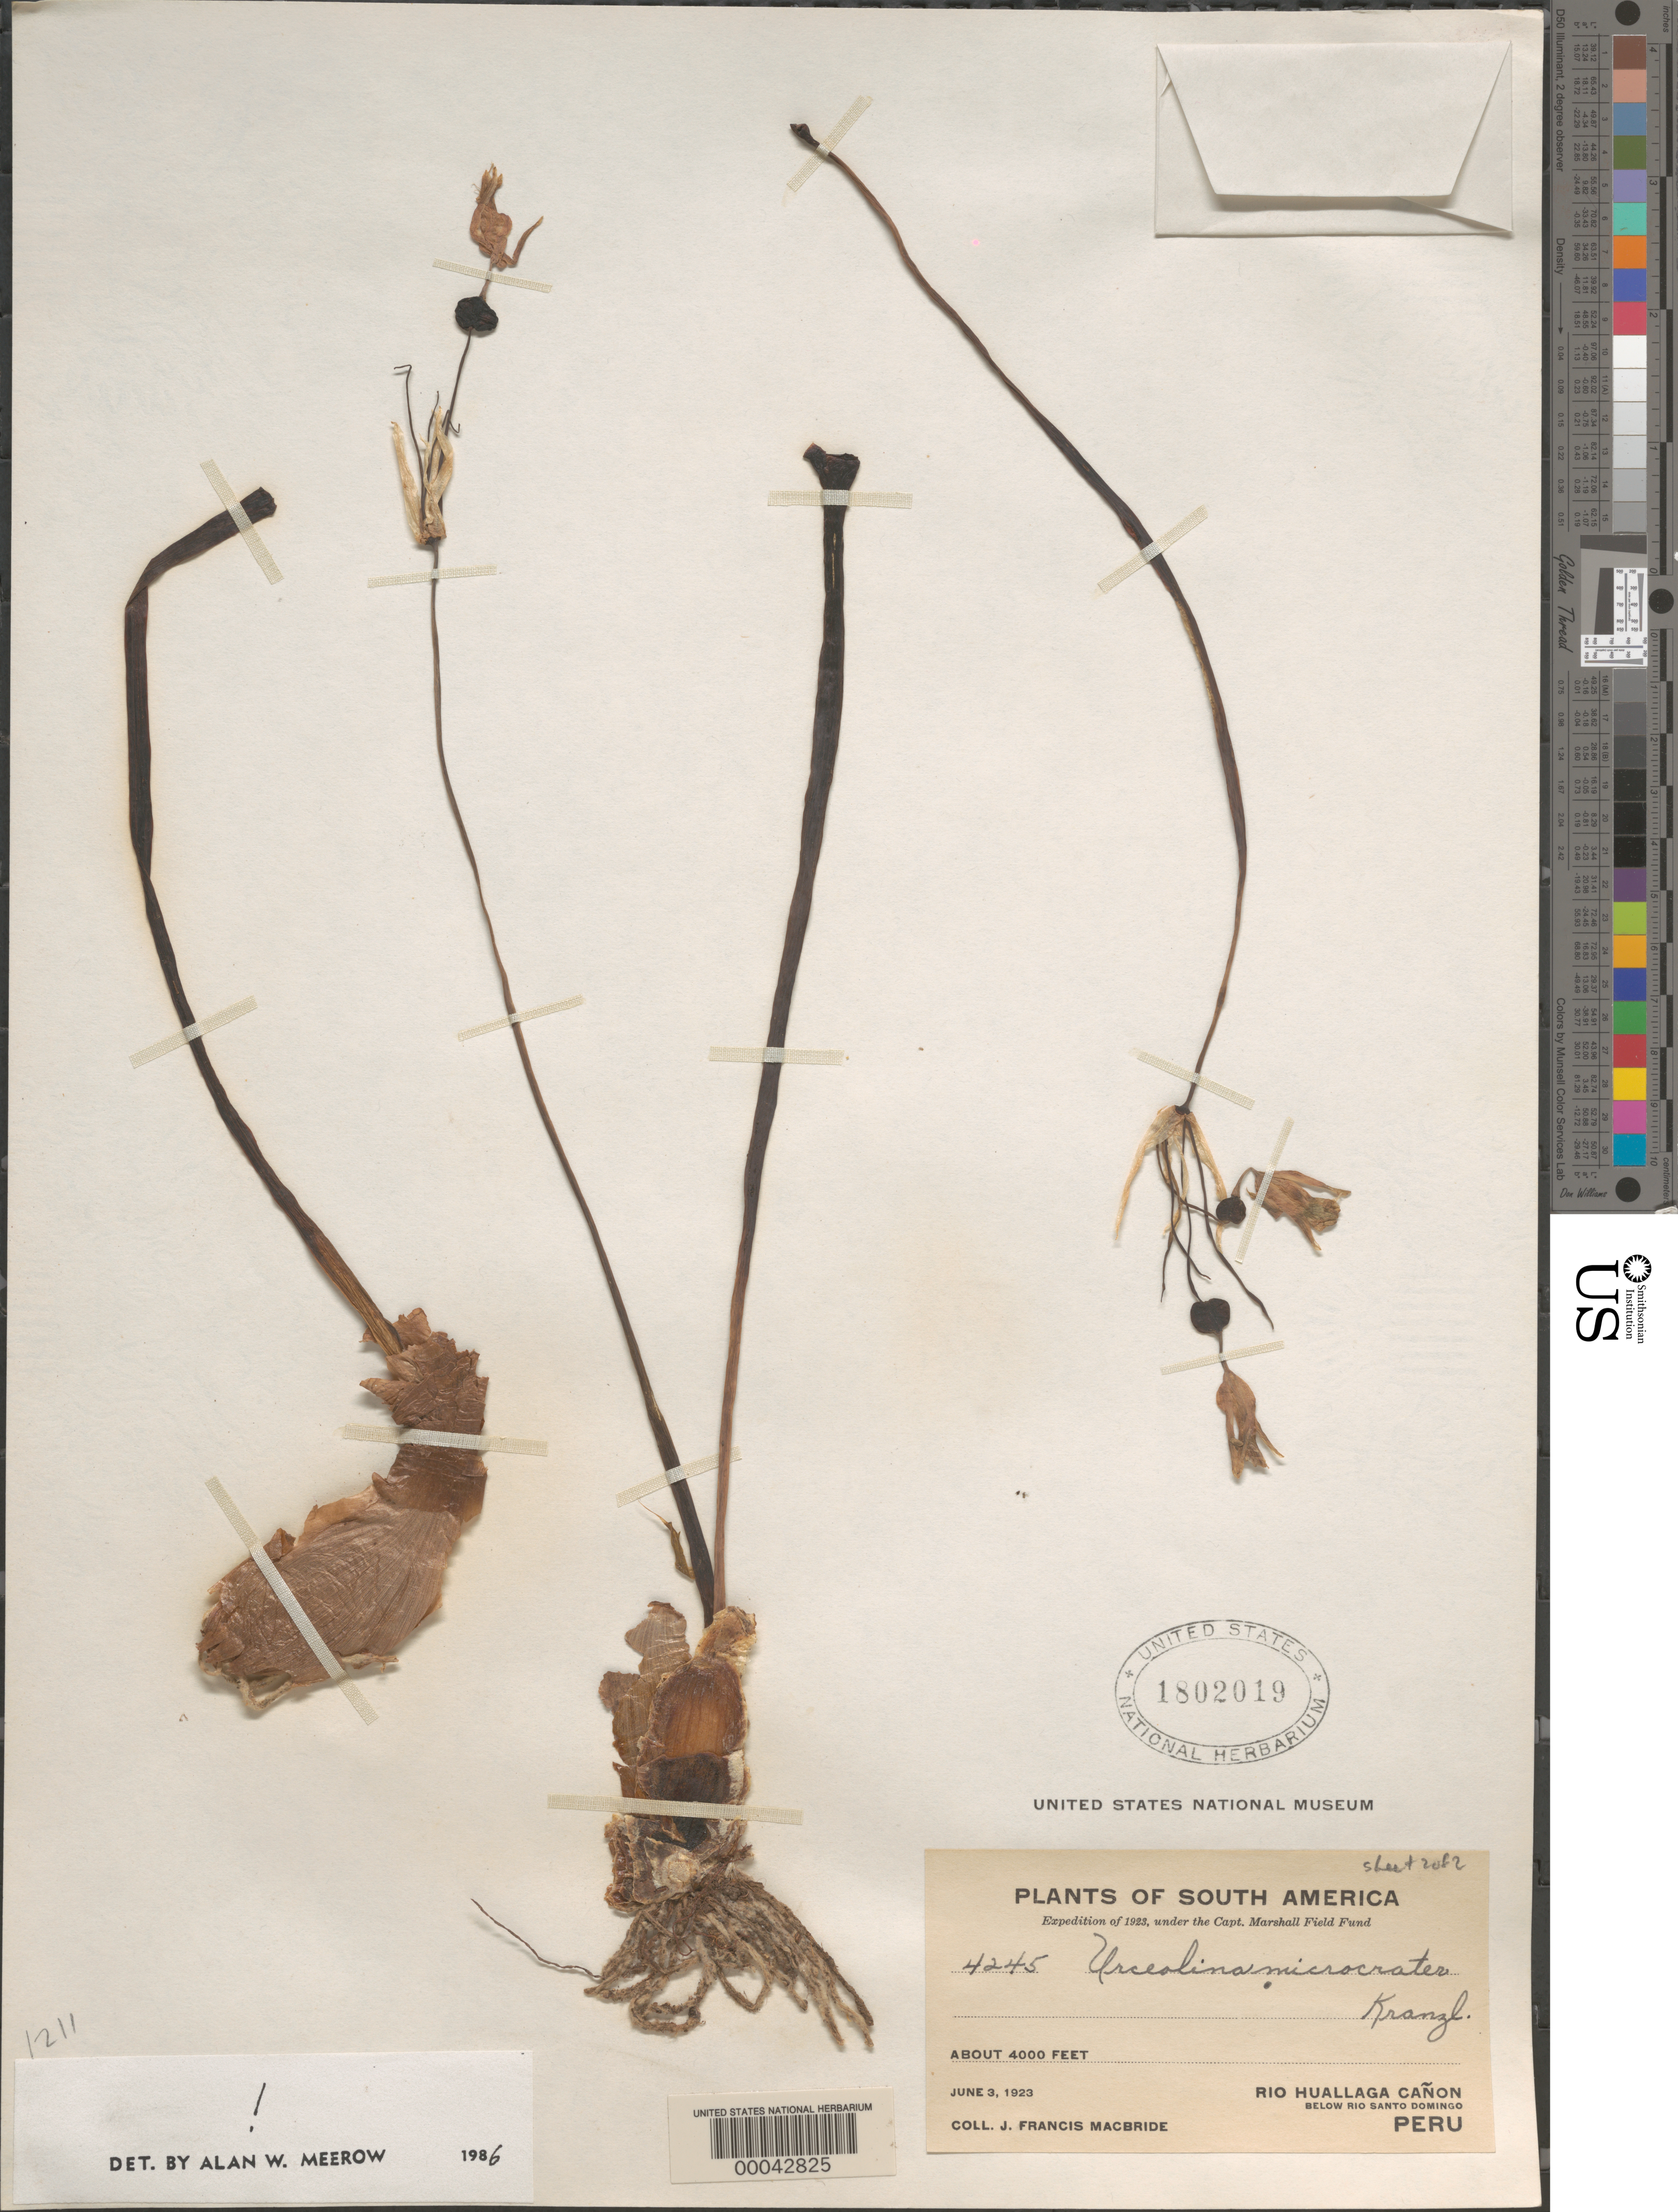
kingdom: Plantae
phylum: Tracheophyta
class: Liliopsida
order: Asparagales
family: Amaryllidaceae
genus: Urceolina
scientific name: Urceolina microcrater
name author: Kraenzl.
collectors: J. F. Macbride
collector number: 4245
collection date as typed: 03 Jun 1923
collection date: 1923-06-03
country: Peru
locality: Río Huallaga Cañon, below Río Santo Domingo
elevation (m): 1219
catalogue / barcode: US 1802019